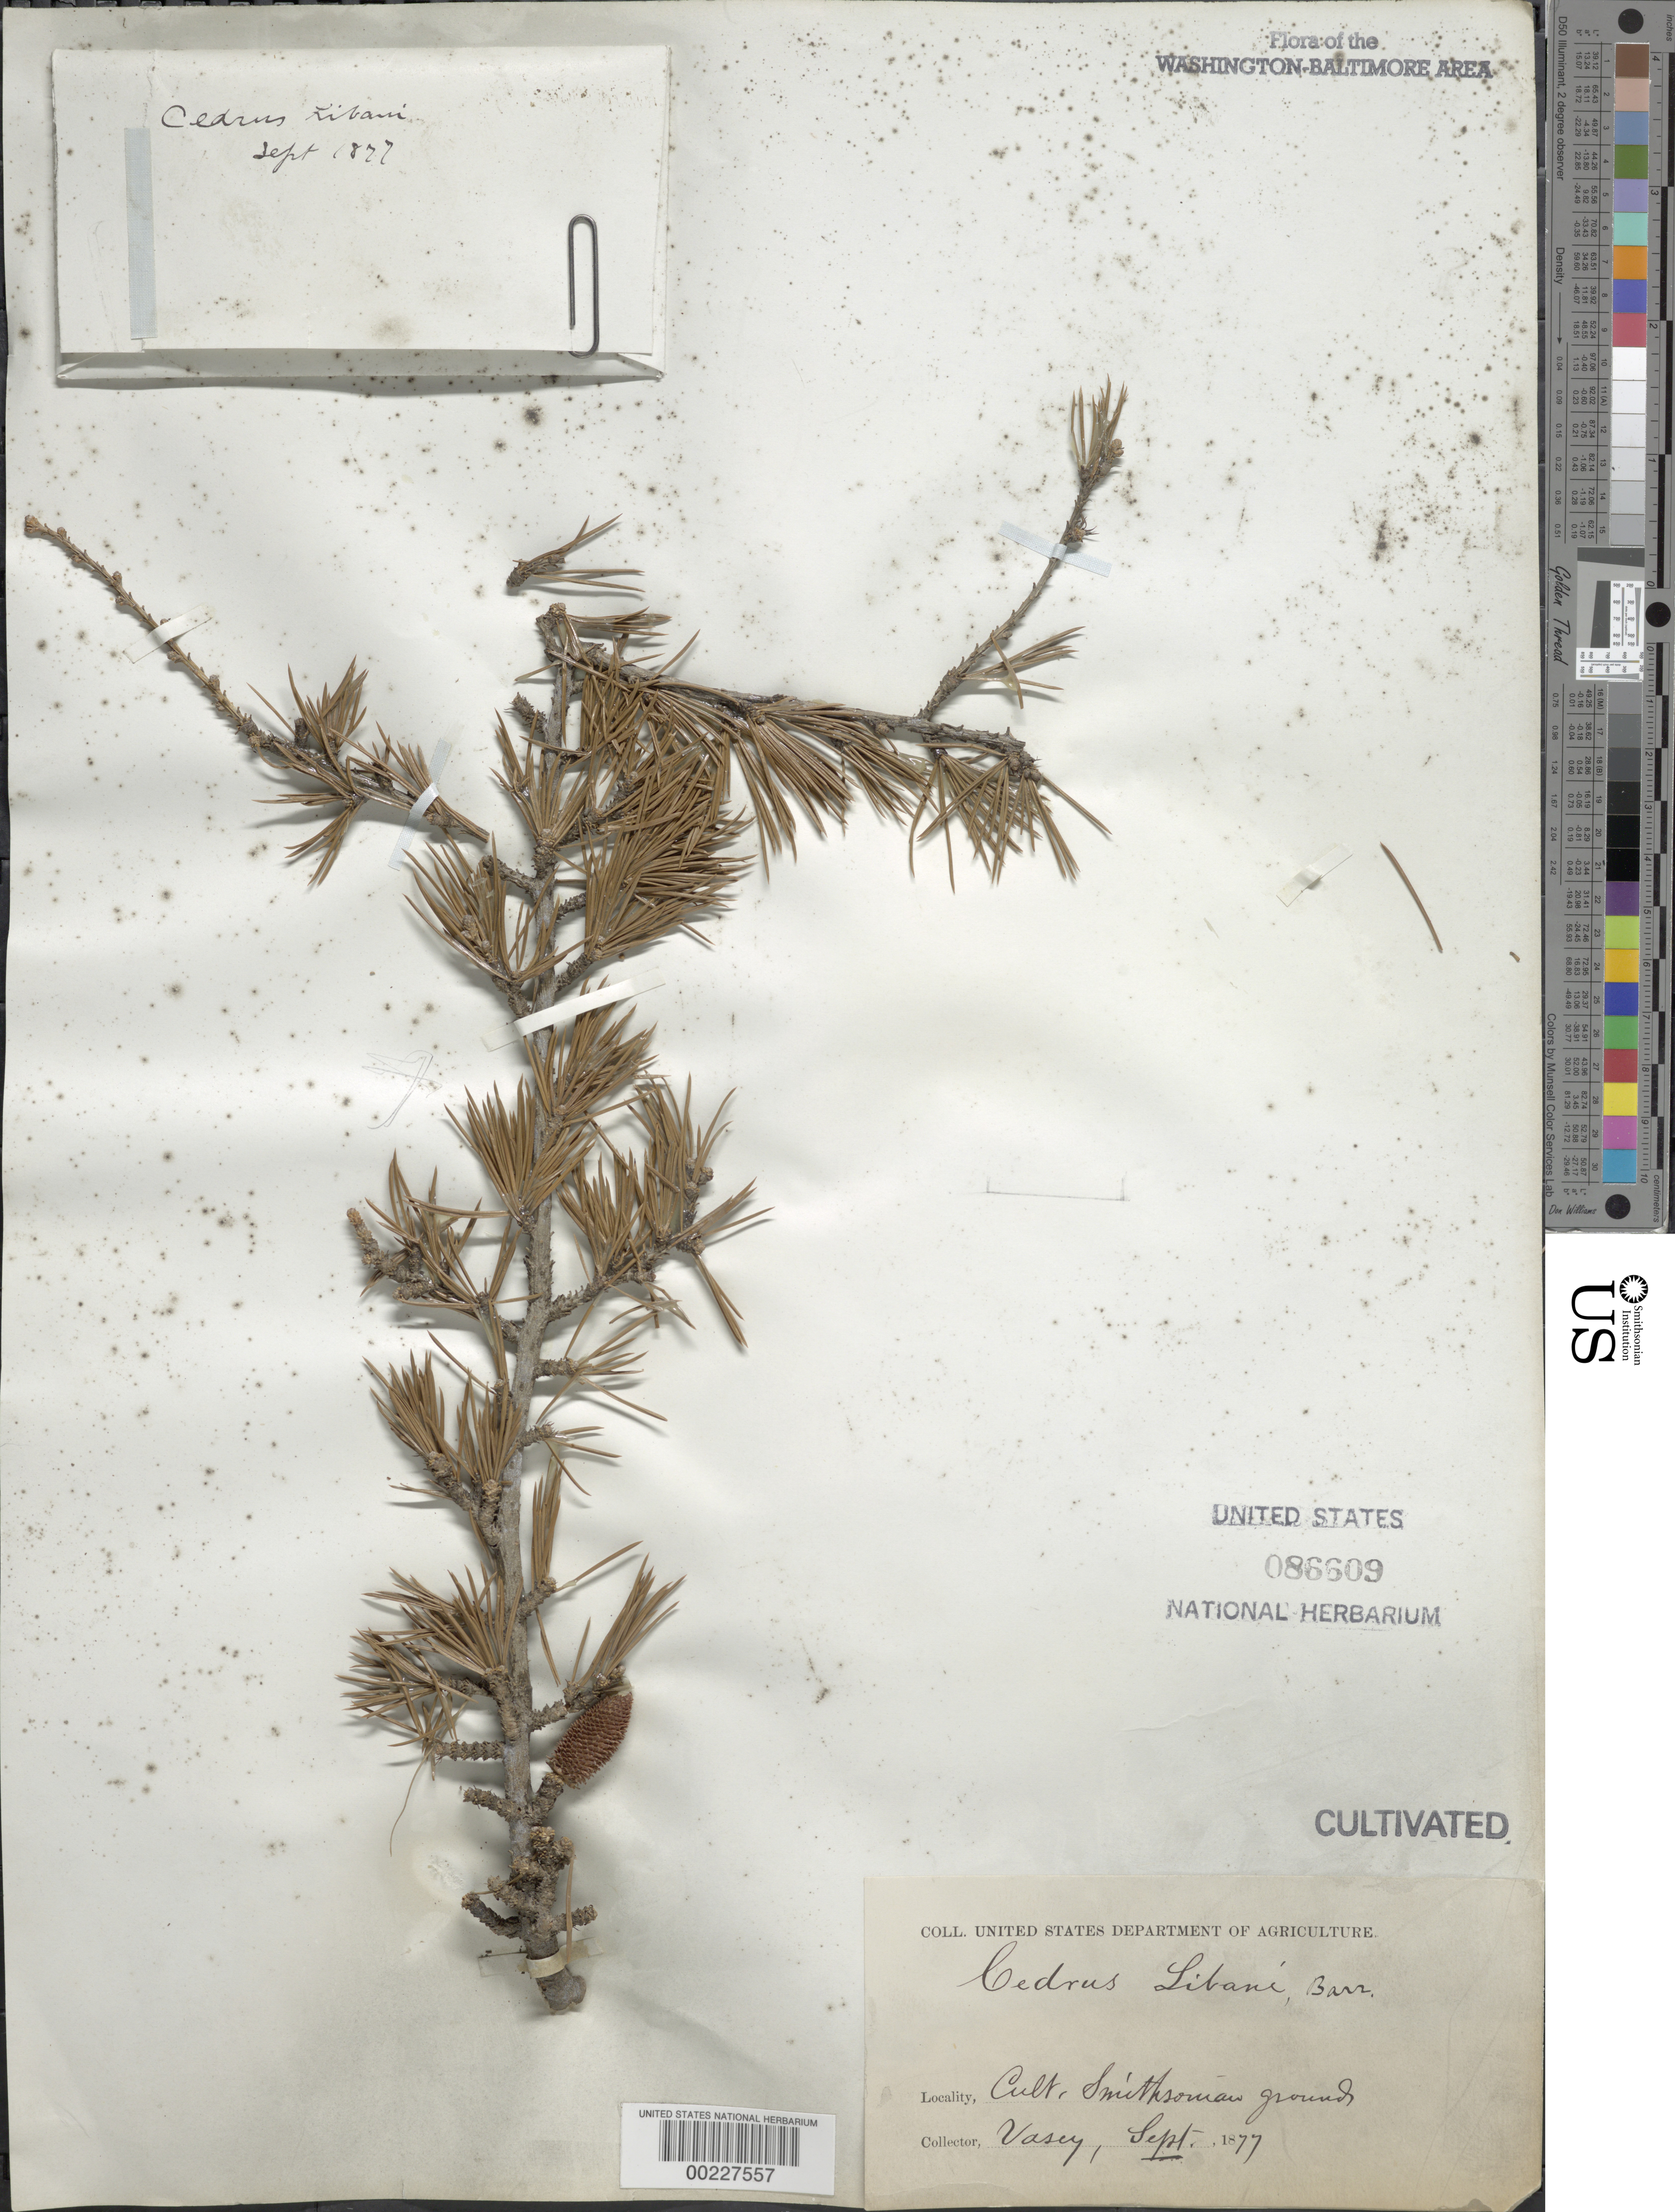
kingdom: Plantae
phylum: Tracheophyta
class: Pinopsida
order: Pinales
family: Pinaceae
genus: Cedrus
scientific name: Cedrus libani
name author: A. Rich.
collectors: G. R. Vasey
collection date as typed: Sep 1877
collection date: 1877-09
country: United States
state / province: District of Columbia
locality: Smithsonian grounds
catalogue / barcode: US 86609